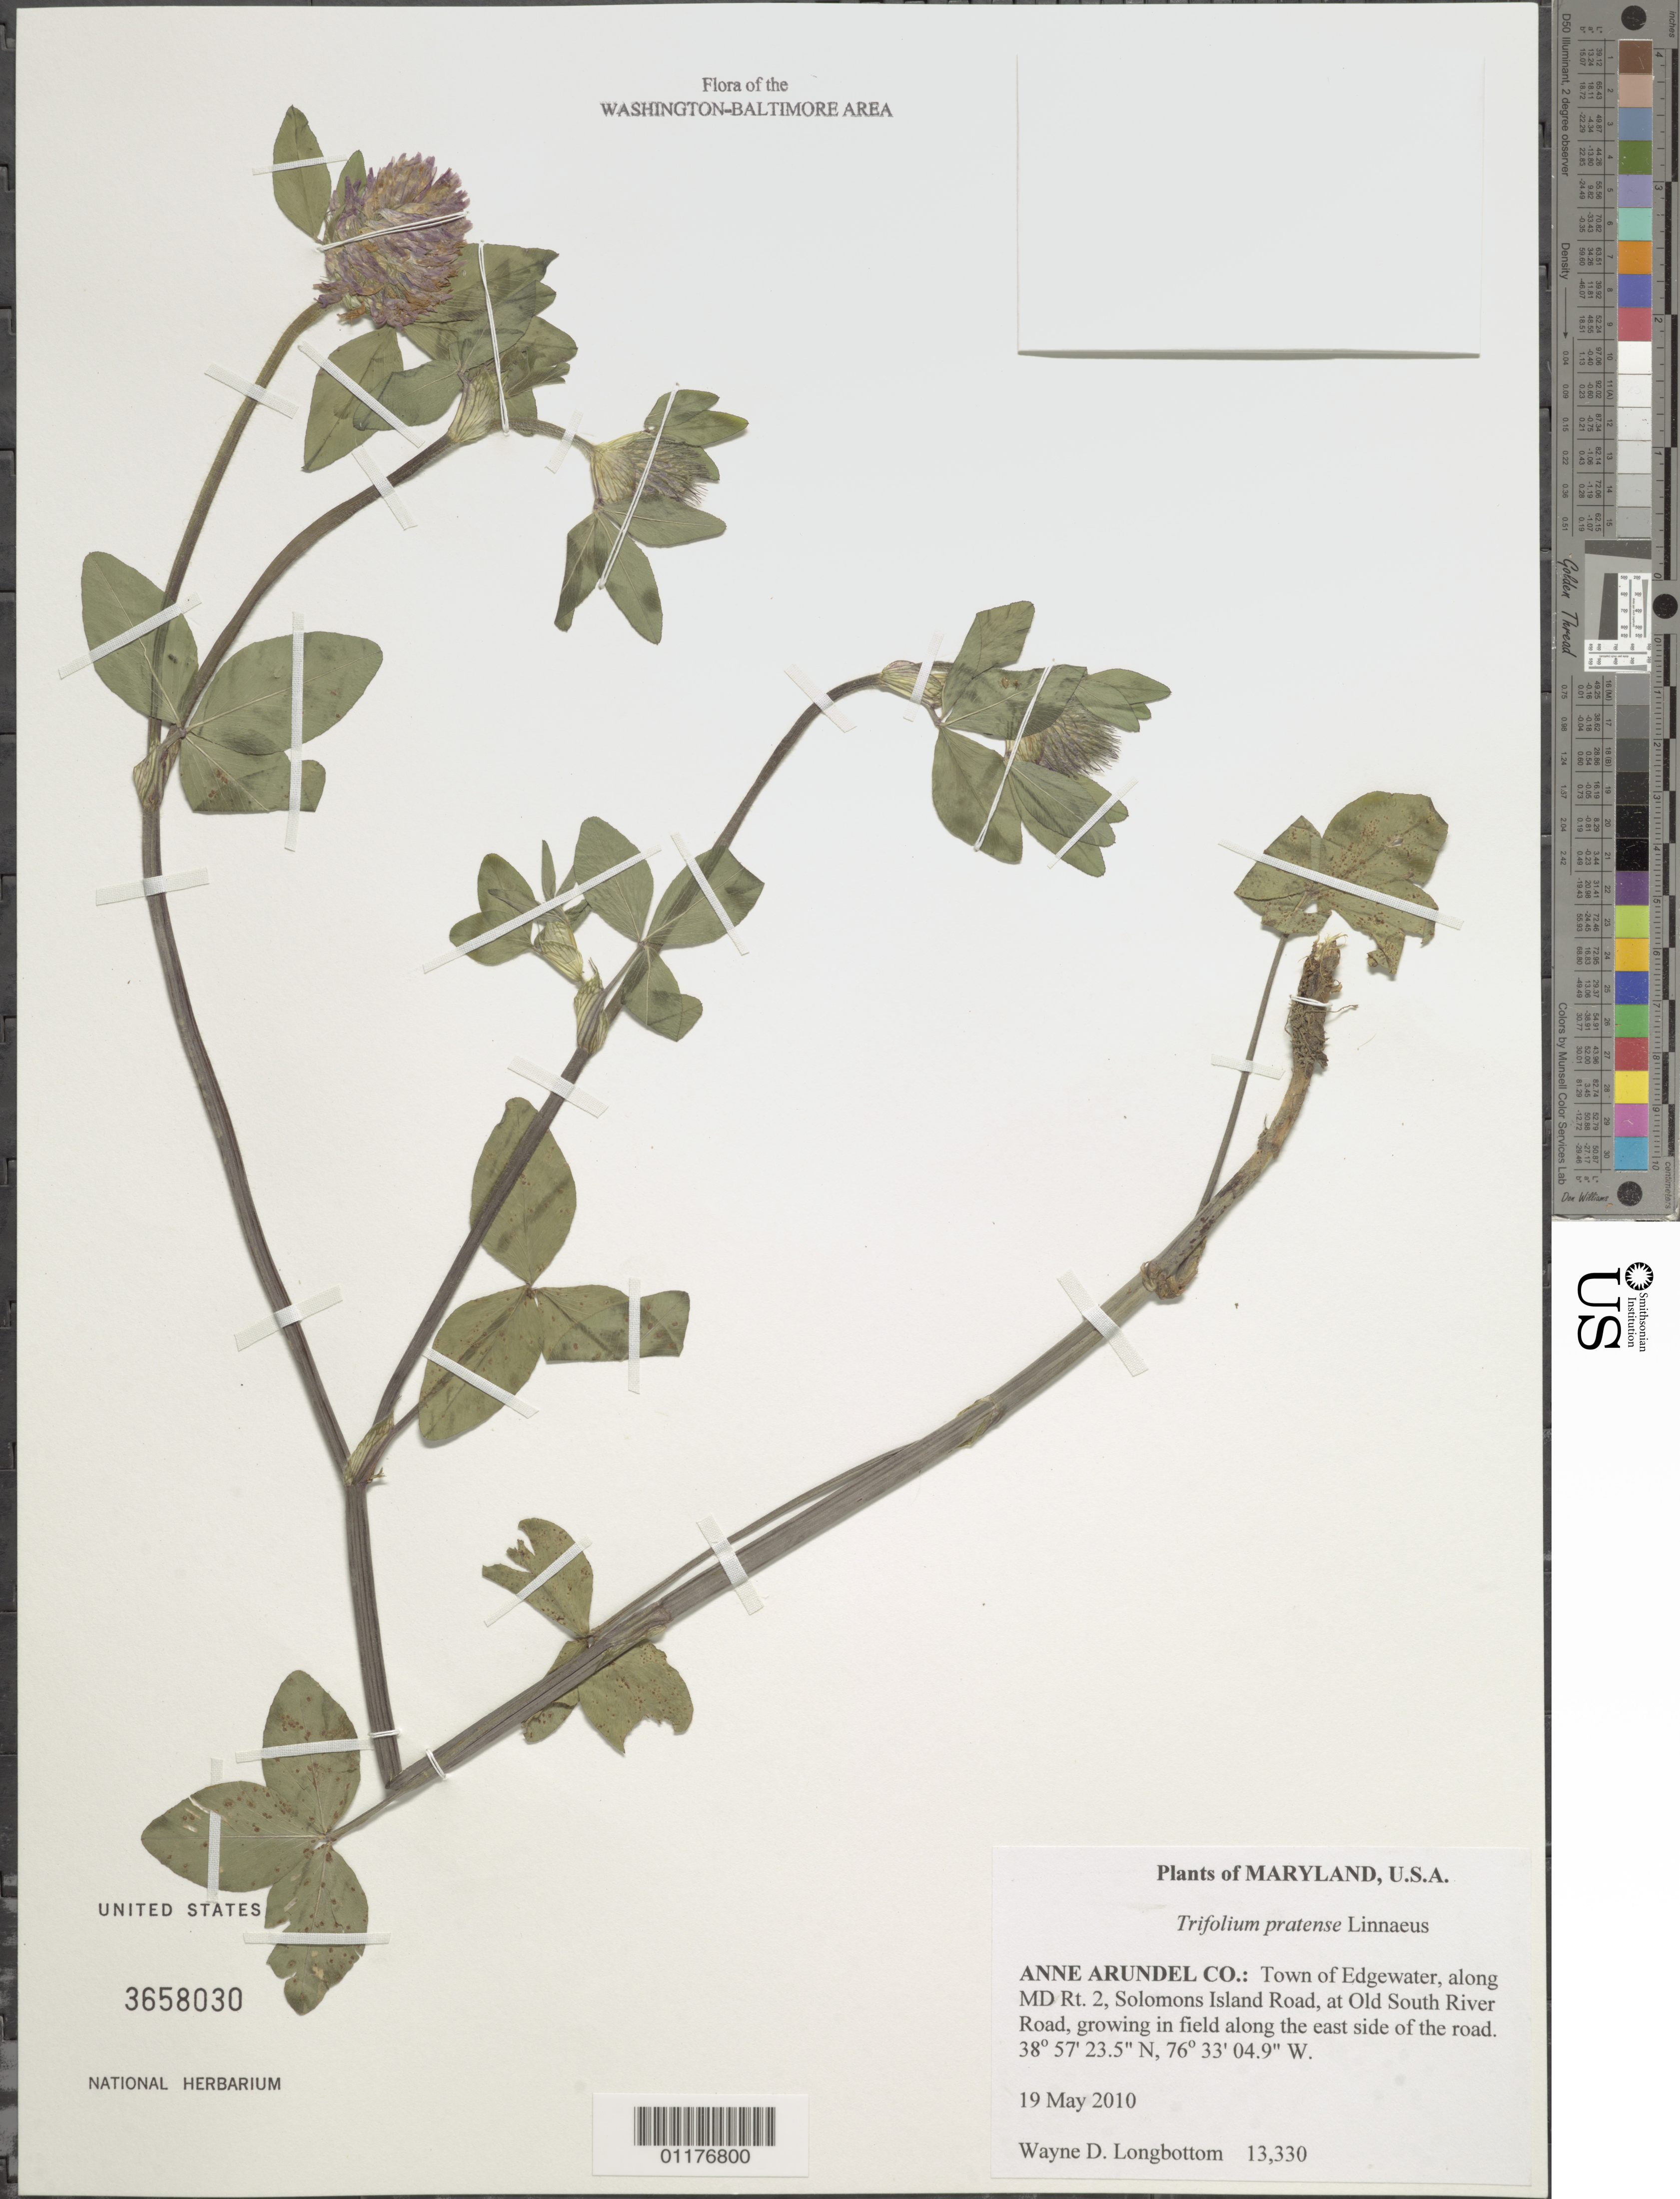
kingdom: Plantae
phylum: Tracheophyta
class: Magnoliopsida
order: Fabales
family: Fabaceae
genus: Trifolium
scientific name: Trifolium pratense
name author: L.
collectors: D. Longbottom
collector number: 13330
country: United States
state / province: Maryland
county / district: Anne Arundel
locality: Edgewater, along MD Rt. 2, Solomons Island Road, at Old South River Road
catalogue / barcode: US 3658030